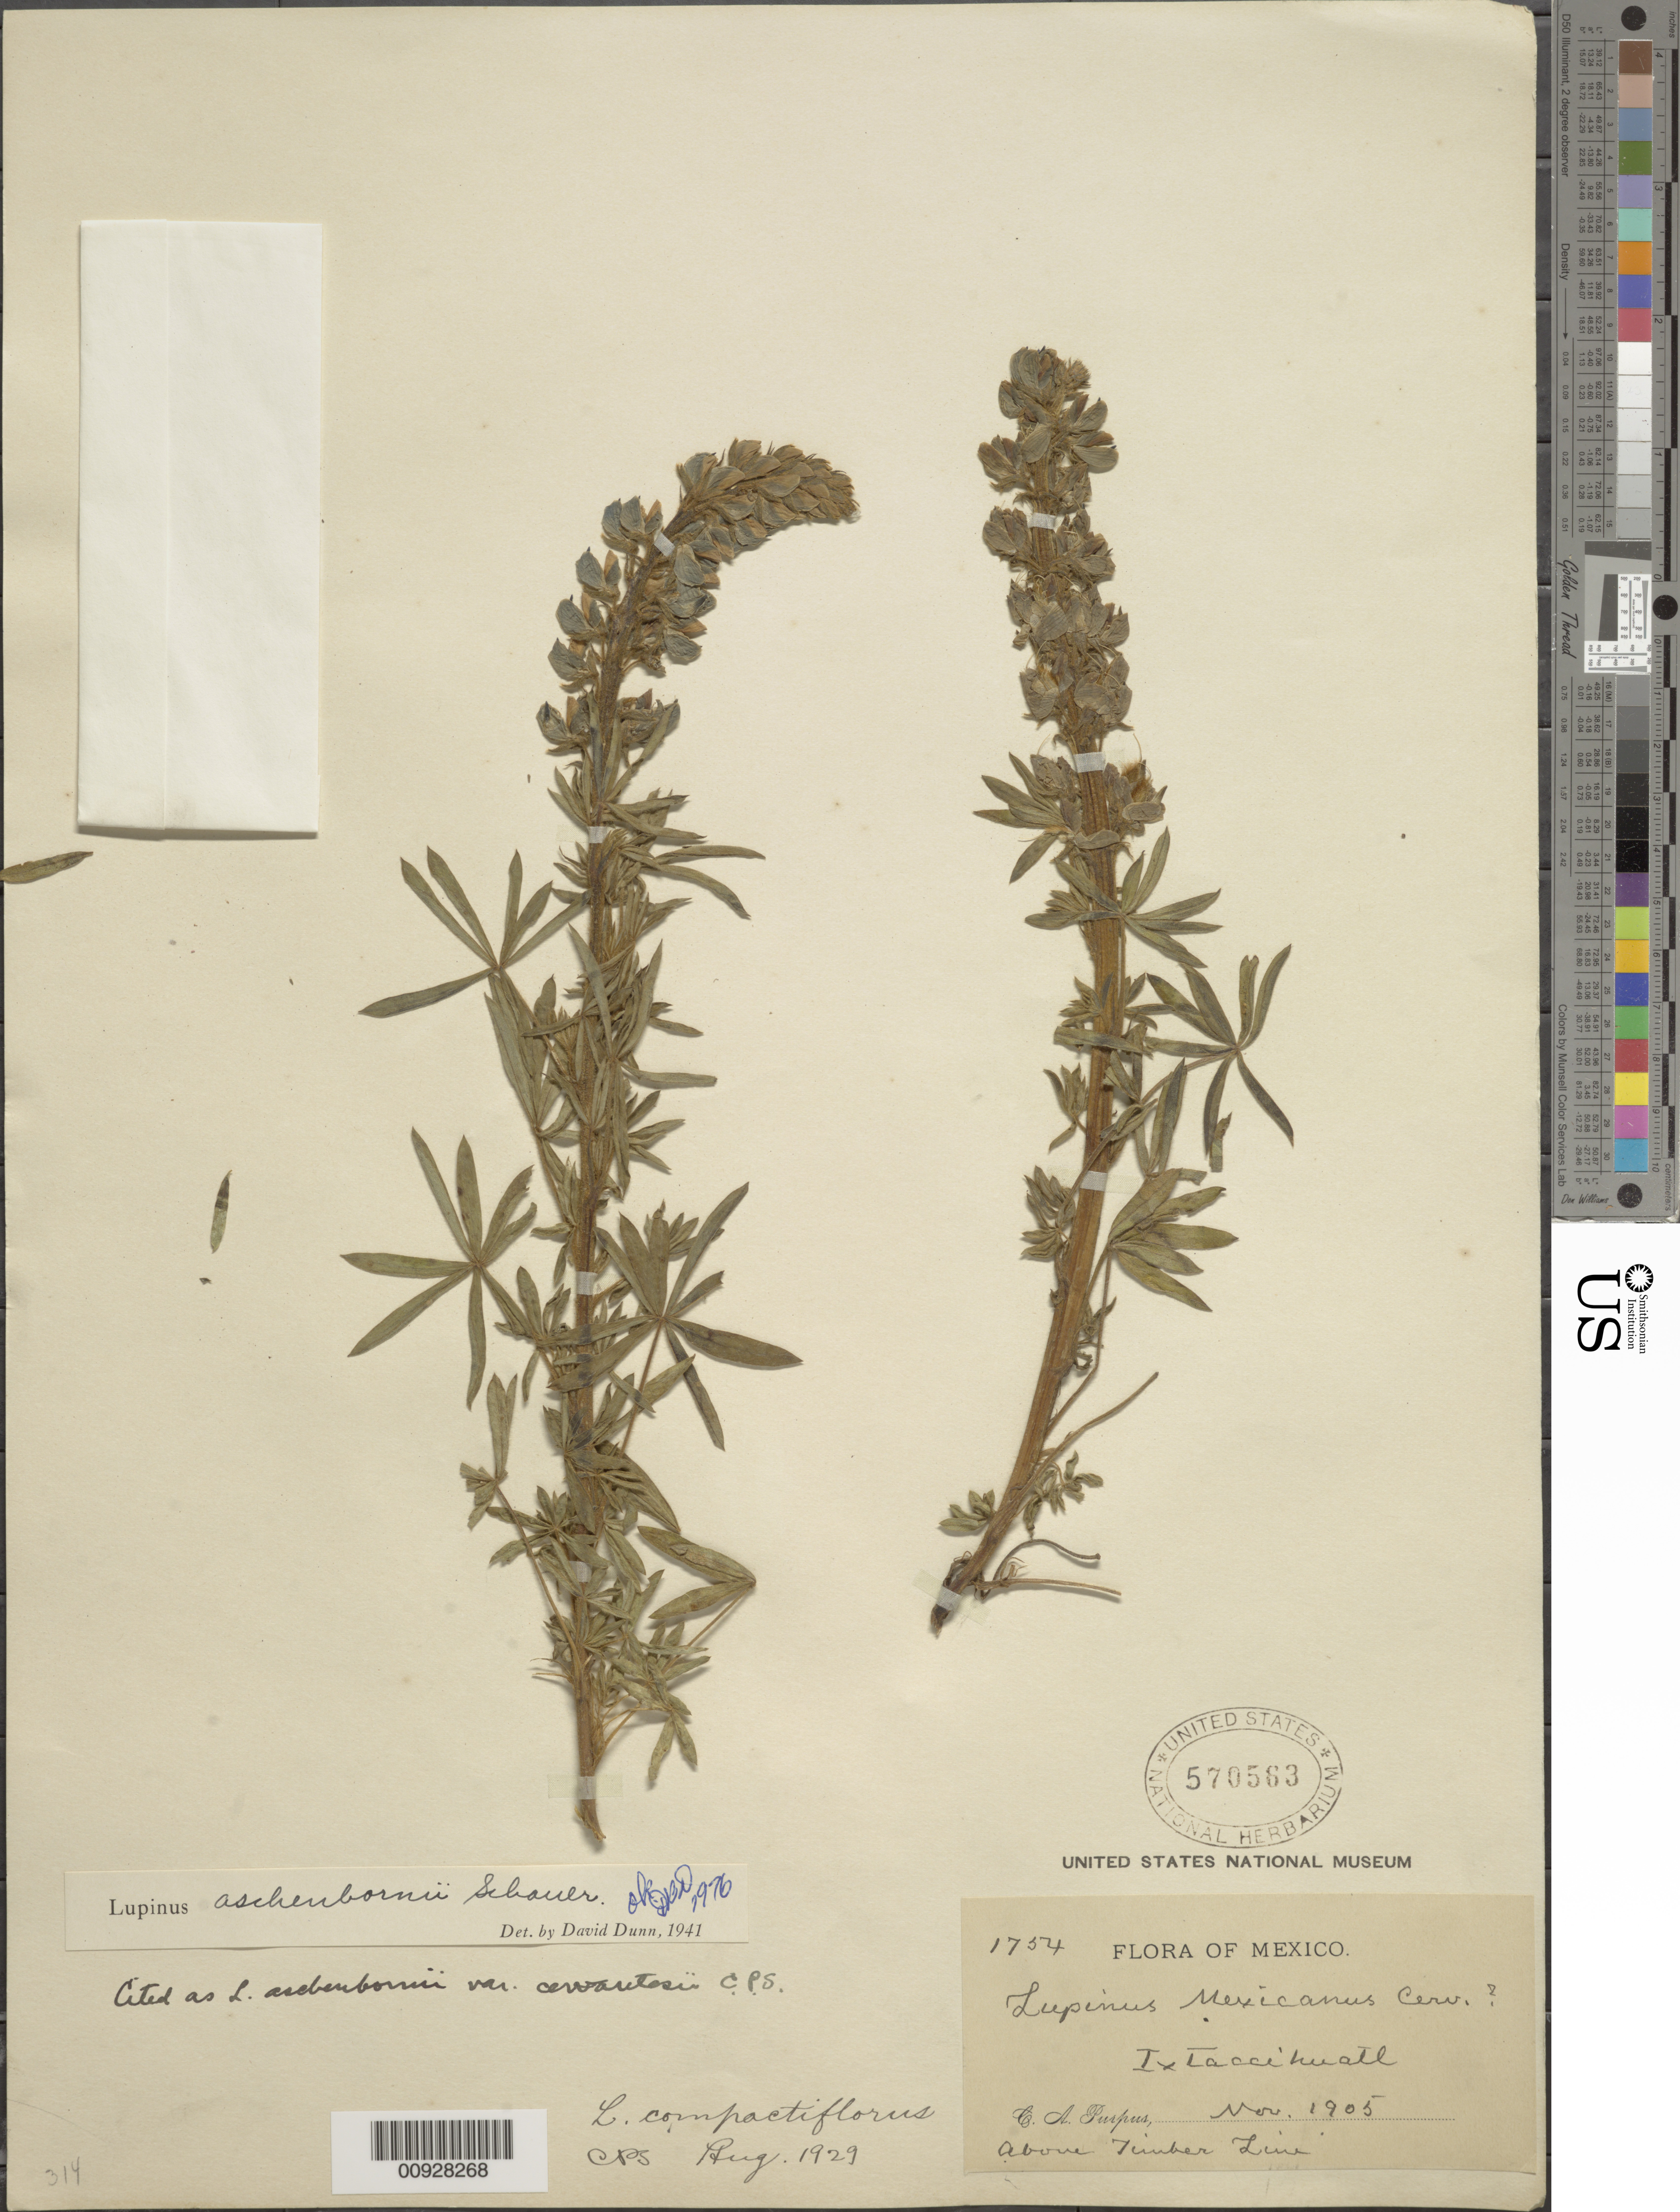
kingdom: Plantae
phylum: Tracheophyta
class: Magnoliopsida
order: Fabales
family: Fabaceae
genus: Lupinus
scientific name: Lupinus aschenbornii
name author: S. Schauer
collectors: C. A. Purpus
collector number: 1754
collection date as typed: Nov 1905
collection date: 1905-11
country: Mexico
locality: Ixtaccihuatl.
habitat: Above Timber Line.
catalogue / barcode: US 570563